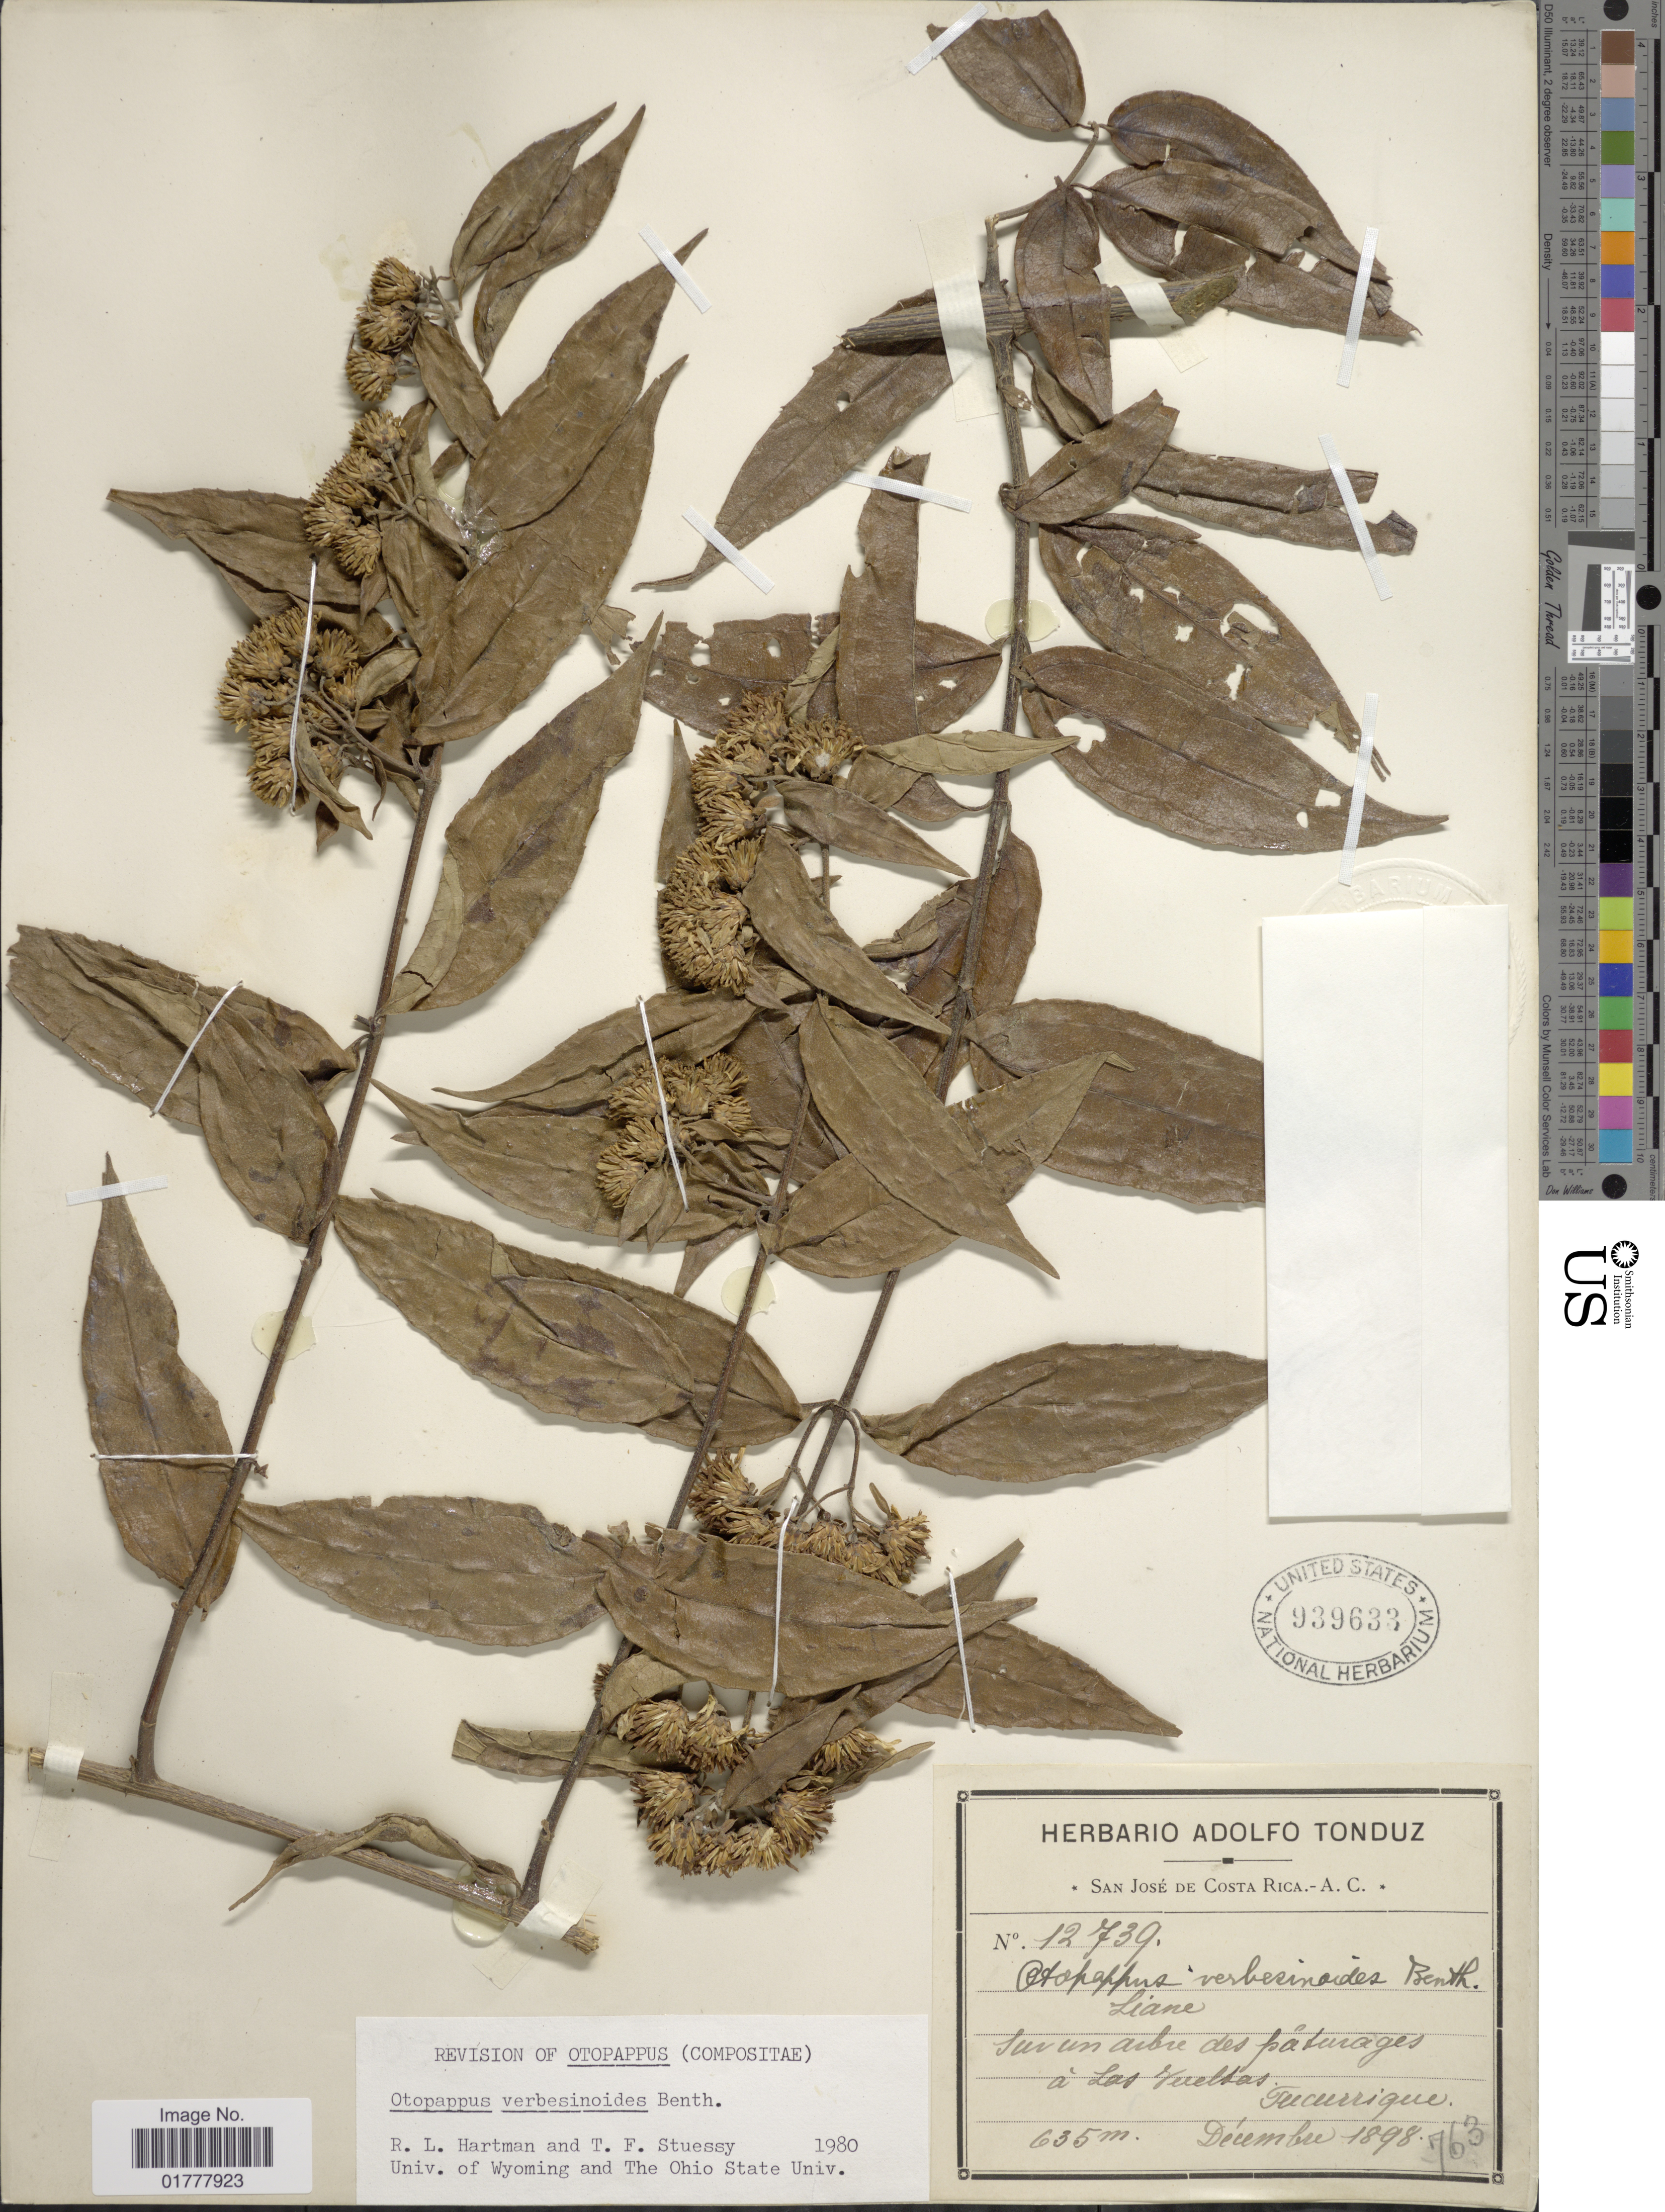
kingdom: Plantae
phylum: Tracheophyta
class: Magnoliopsida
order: Asterales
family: Asteraceae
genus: Otopappus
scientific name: Otopappus verbesinoides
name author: Benth.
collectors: ex Herb. Adolfo Tonduz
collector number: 12739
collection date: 1898-12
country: Costa Rica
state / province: San José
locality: Sur un arbre des paturages a Las Vueltas, Tucurrique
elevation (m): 635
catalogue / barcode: US 939633